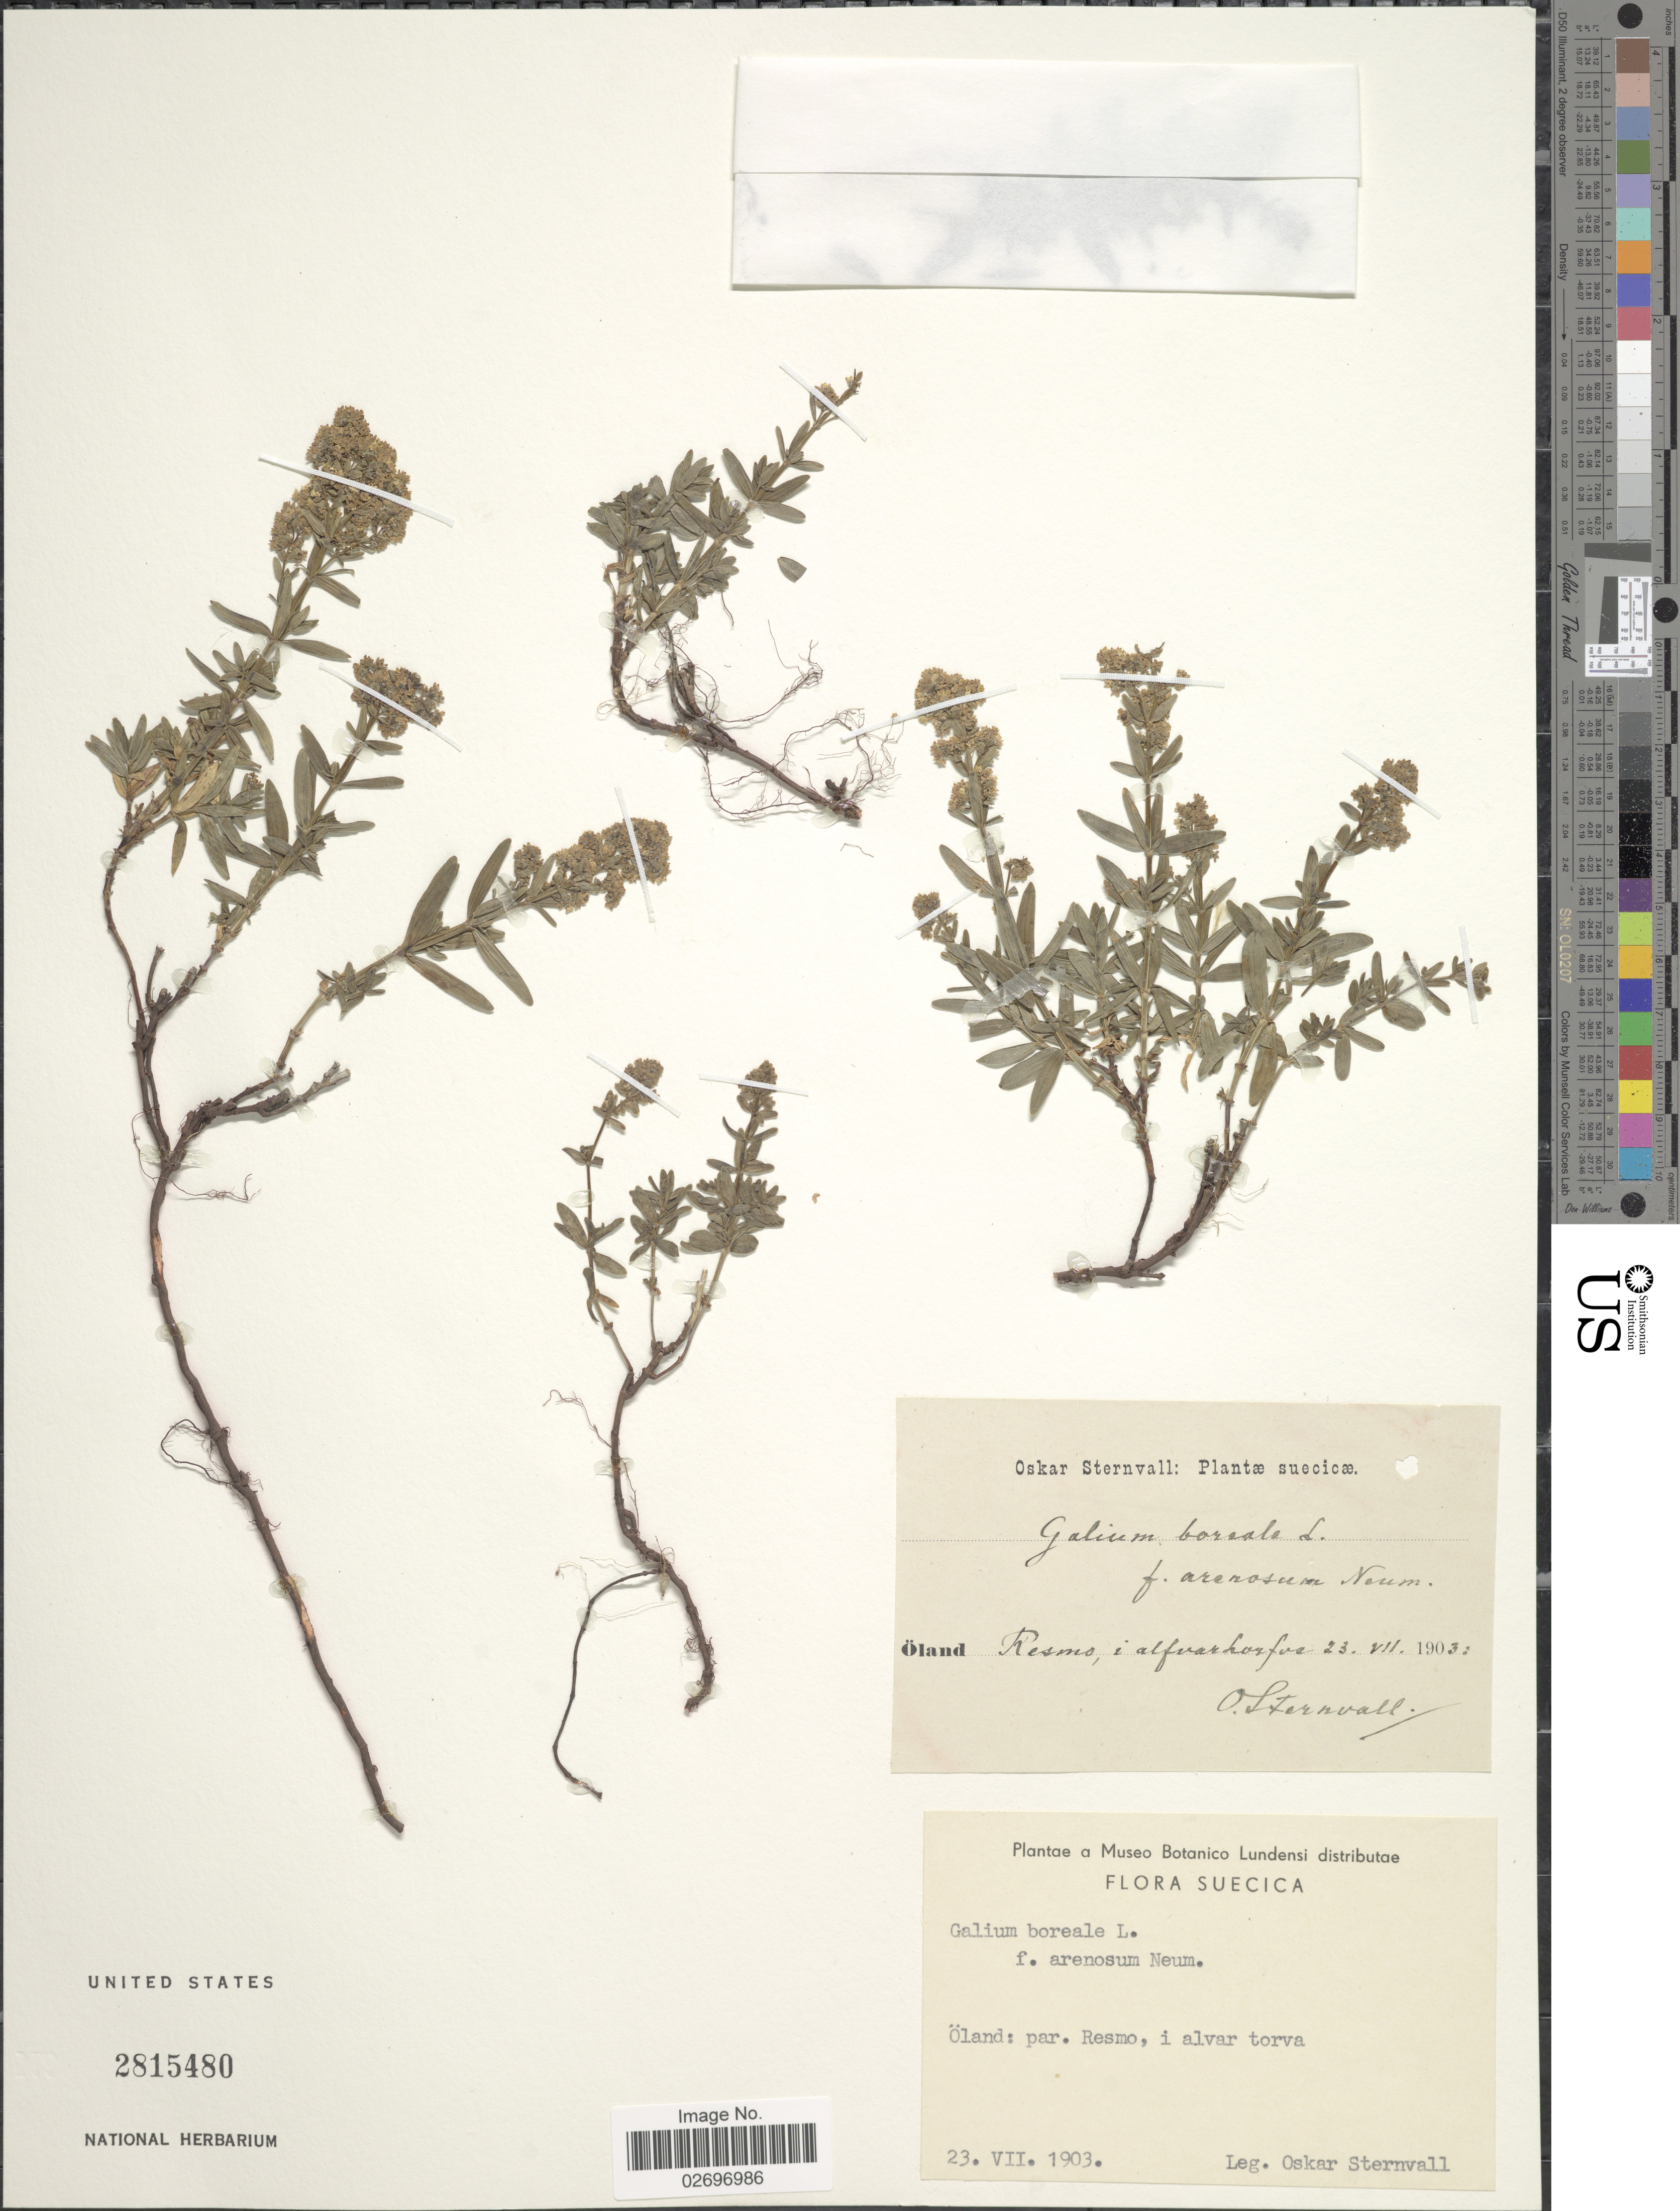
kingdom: Plantae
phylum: Tracheophyta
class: Magnoliopsida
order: Gentianales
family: Rubiaceae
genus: Galium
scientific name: Galium boreale L.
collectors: O. Sternvall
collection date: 1903-07-23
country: Sweden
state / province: Kalmar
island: Öland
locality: Suecicae. Öland: par. Resmo, i alvar torva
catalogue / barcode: US 2815480